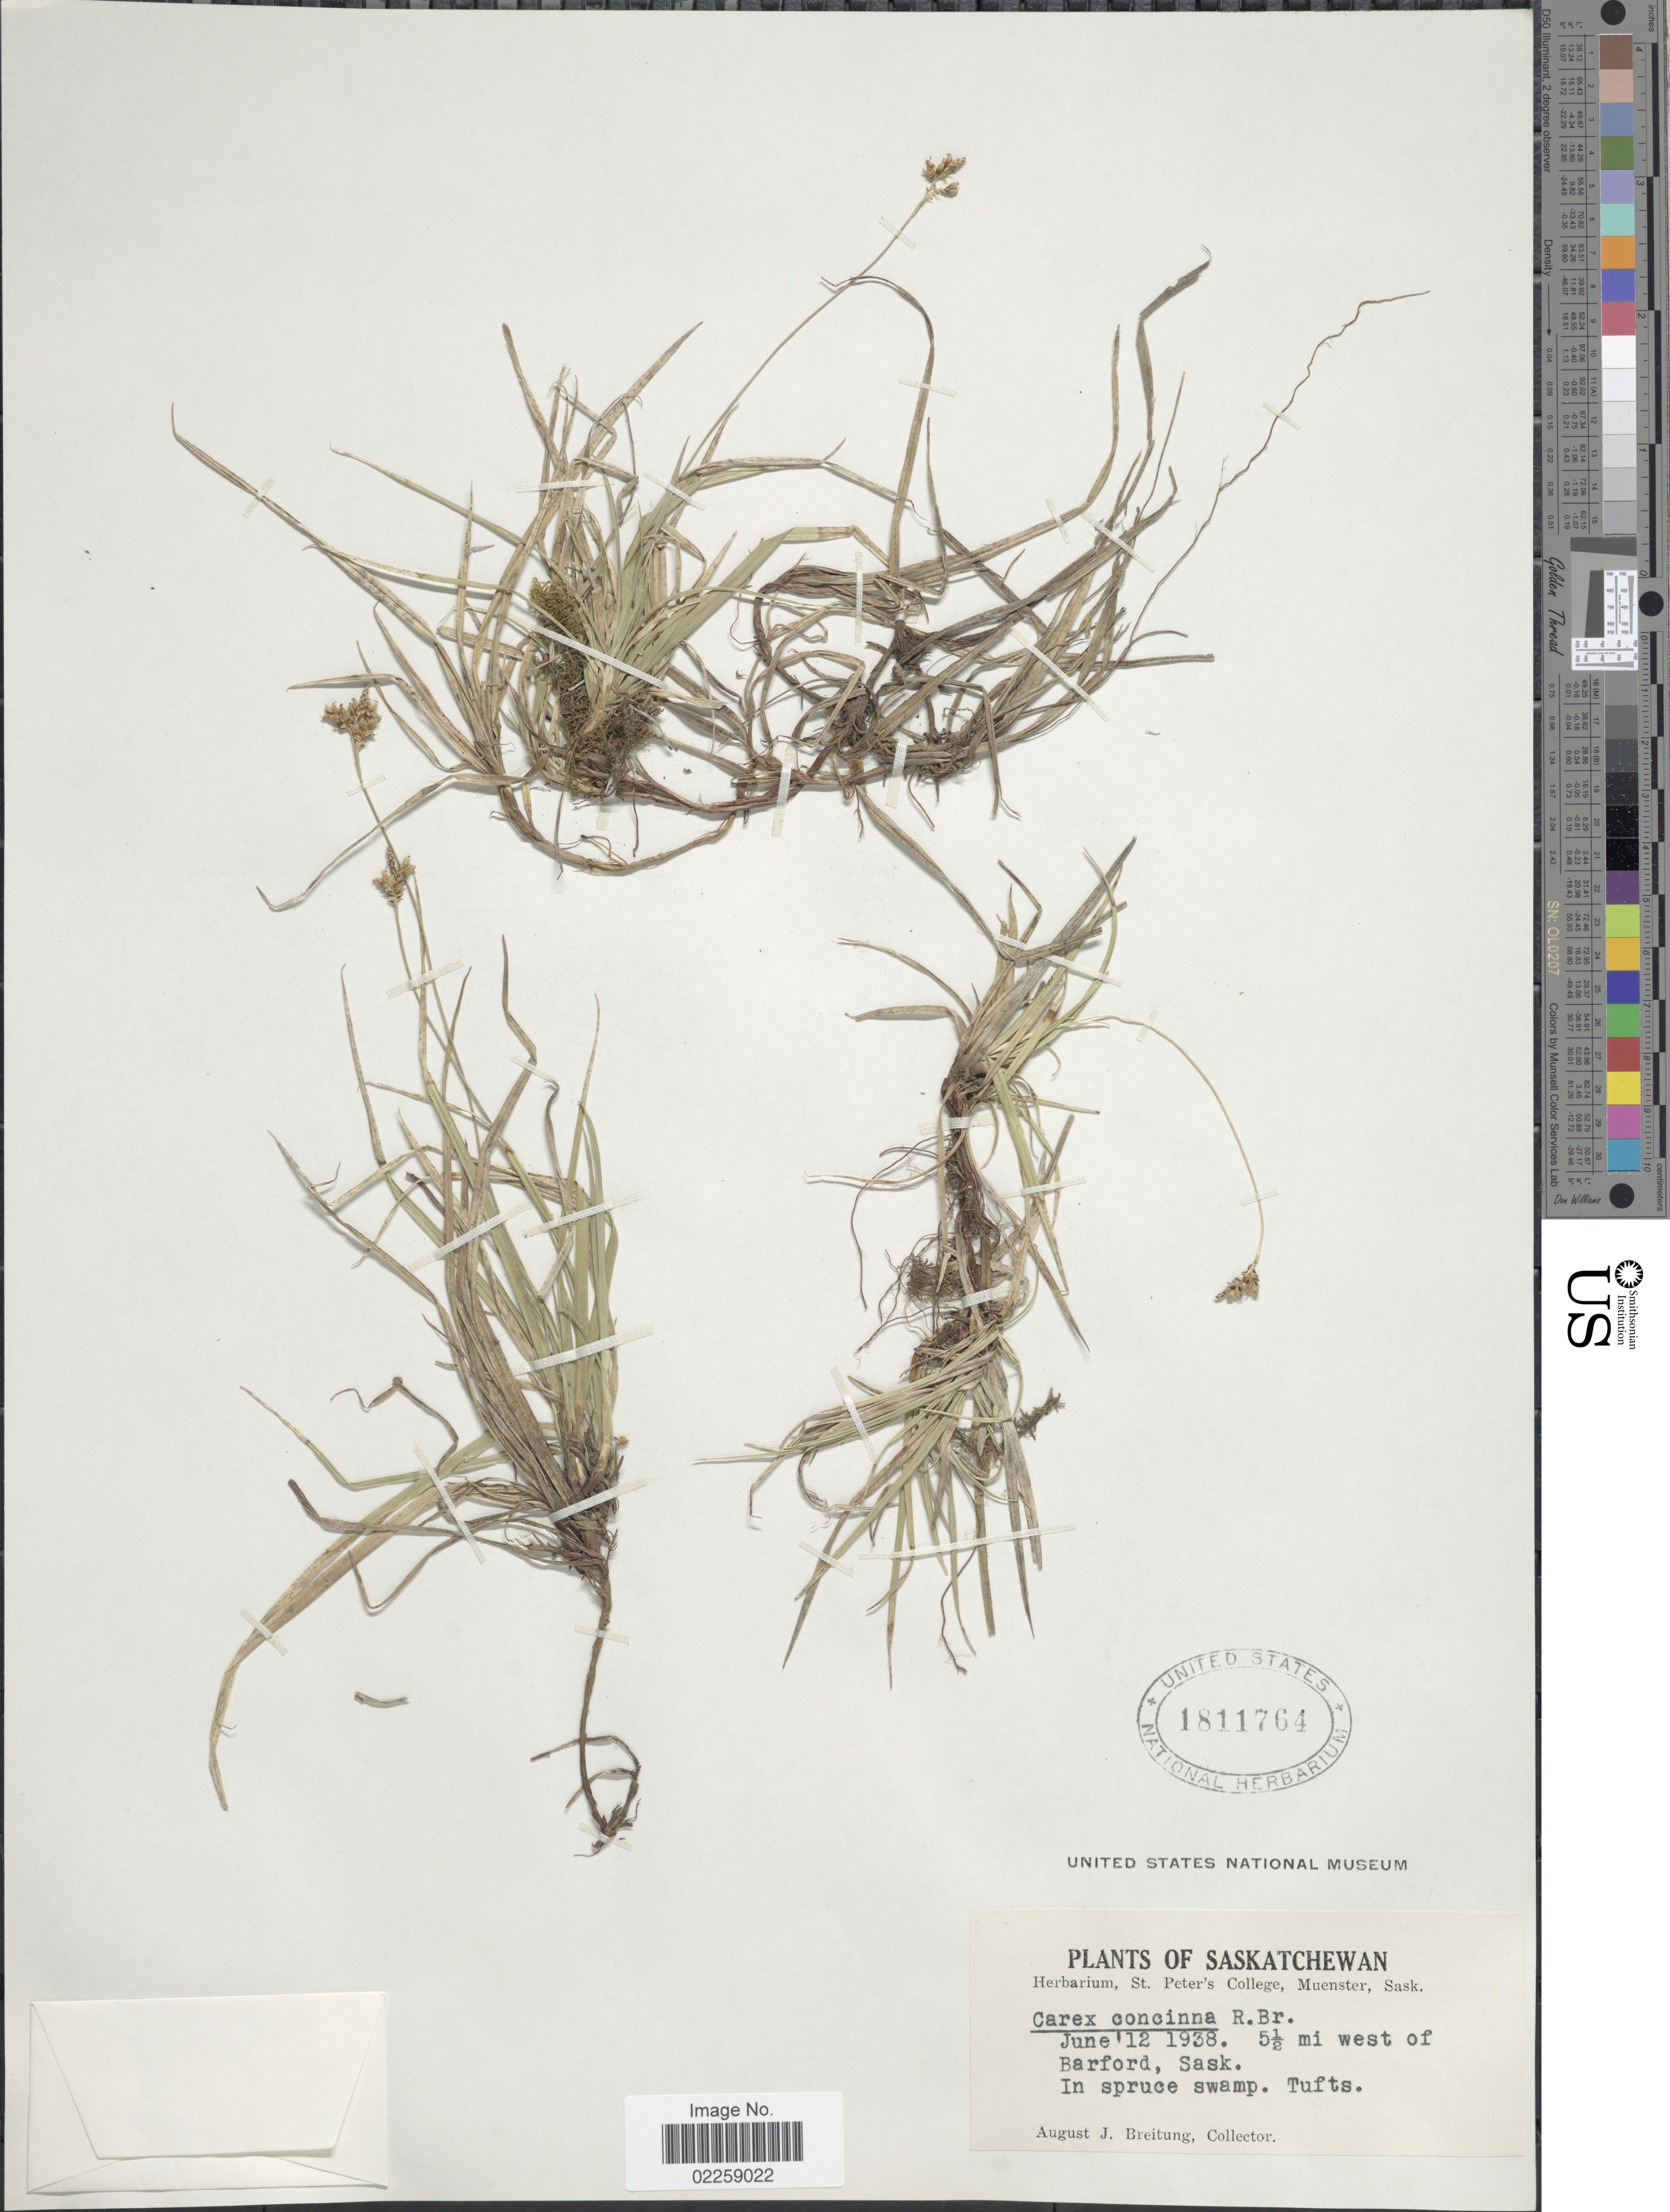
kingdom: Plantae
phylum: Tracheophyta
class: Liliopsida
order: Poales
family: Cyperaceae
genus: Carex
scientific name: Carex concinna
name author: R. Br.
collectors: A. Breitung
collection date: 1938-06-12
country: Canada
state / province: Saskatchewan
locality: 5½ mi west of Barford, Sask.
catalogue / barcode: US 1811764